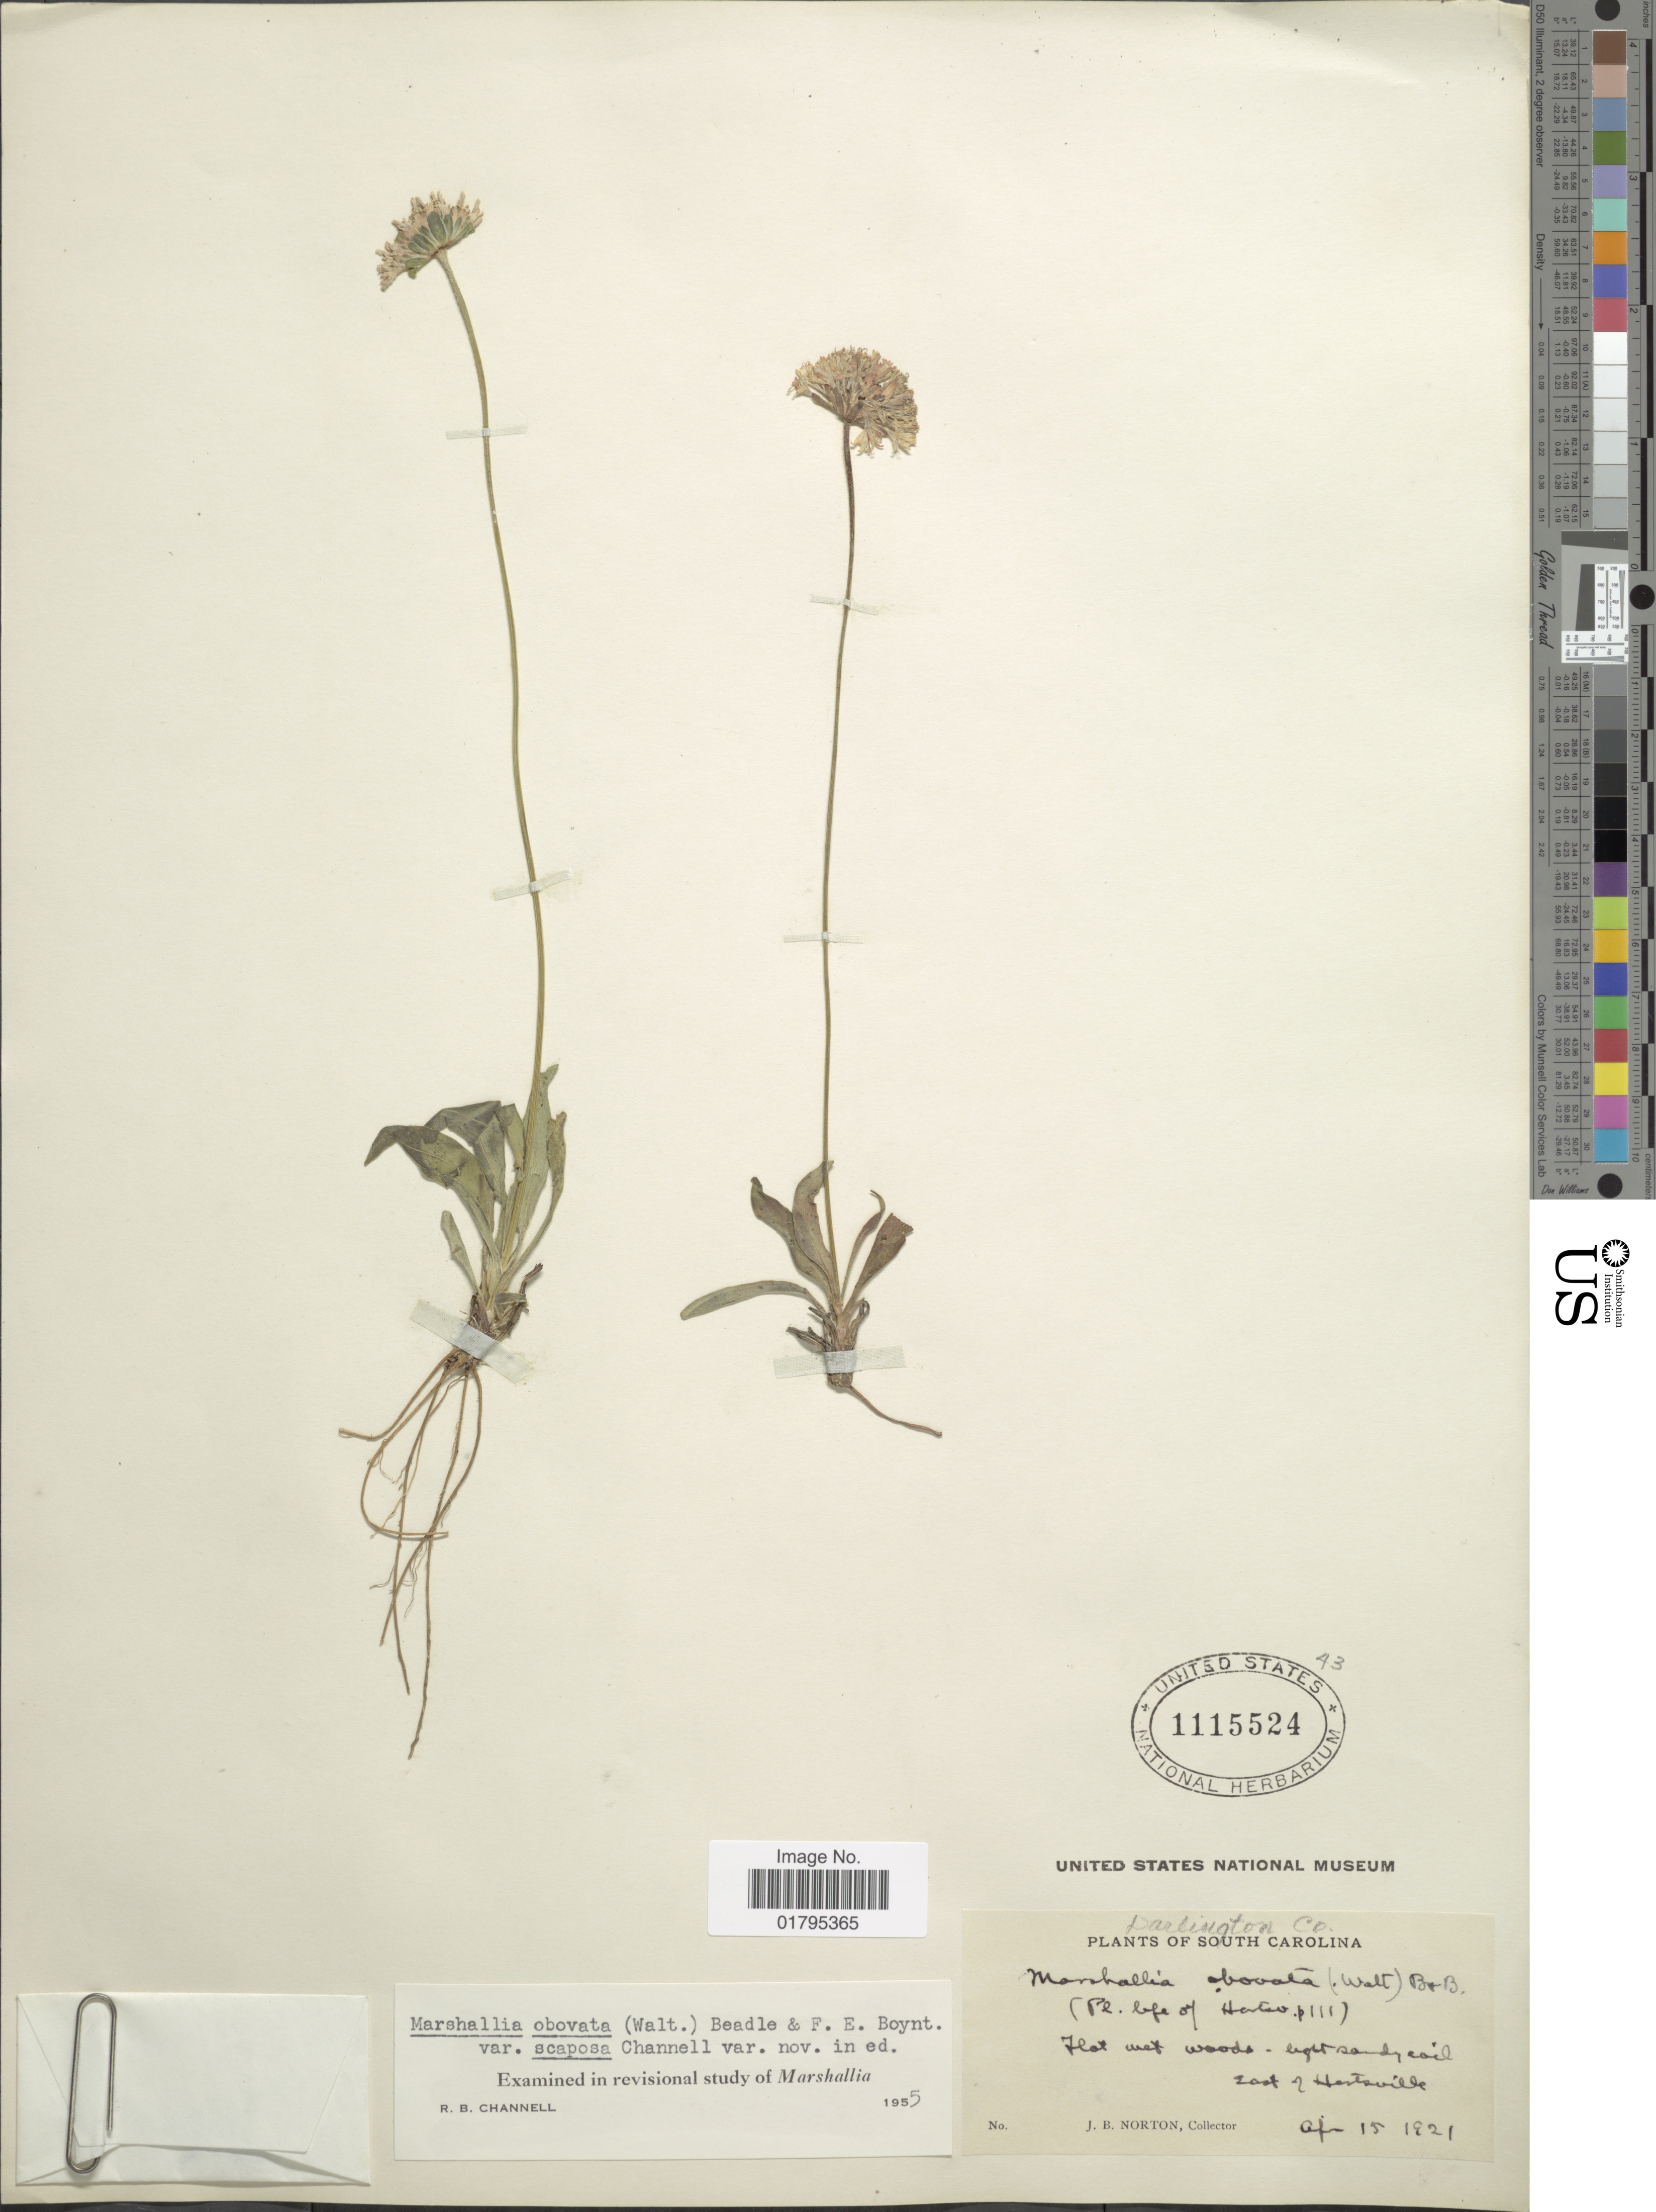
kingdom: Plantae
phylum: Tracheophyta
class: Magnoliopsida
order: Asterales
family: Asteraceae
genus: Marshallia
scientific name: Marshallia obovata var. scaposa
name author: Channell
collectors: J. B. Norton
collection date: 1921-04-15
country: United States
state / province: South Carolina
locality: South Carolina, Flat wet woods - light sandy soil, east of Hartsville.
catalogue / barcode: US 1115524